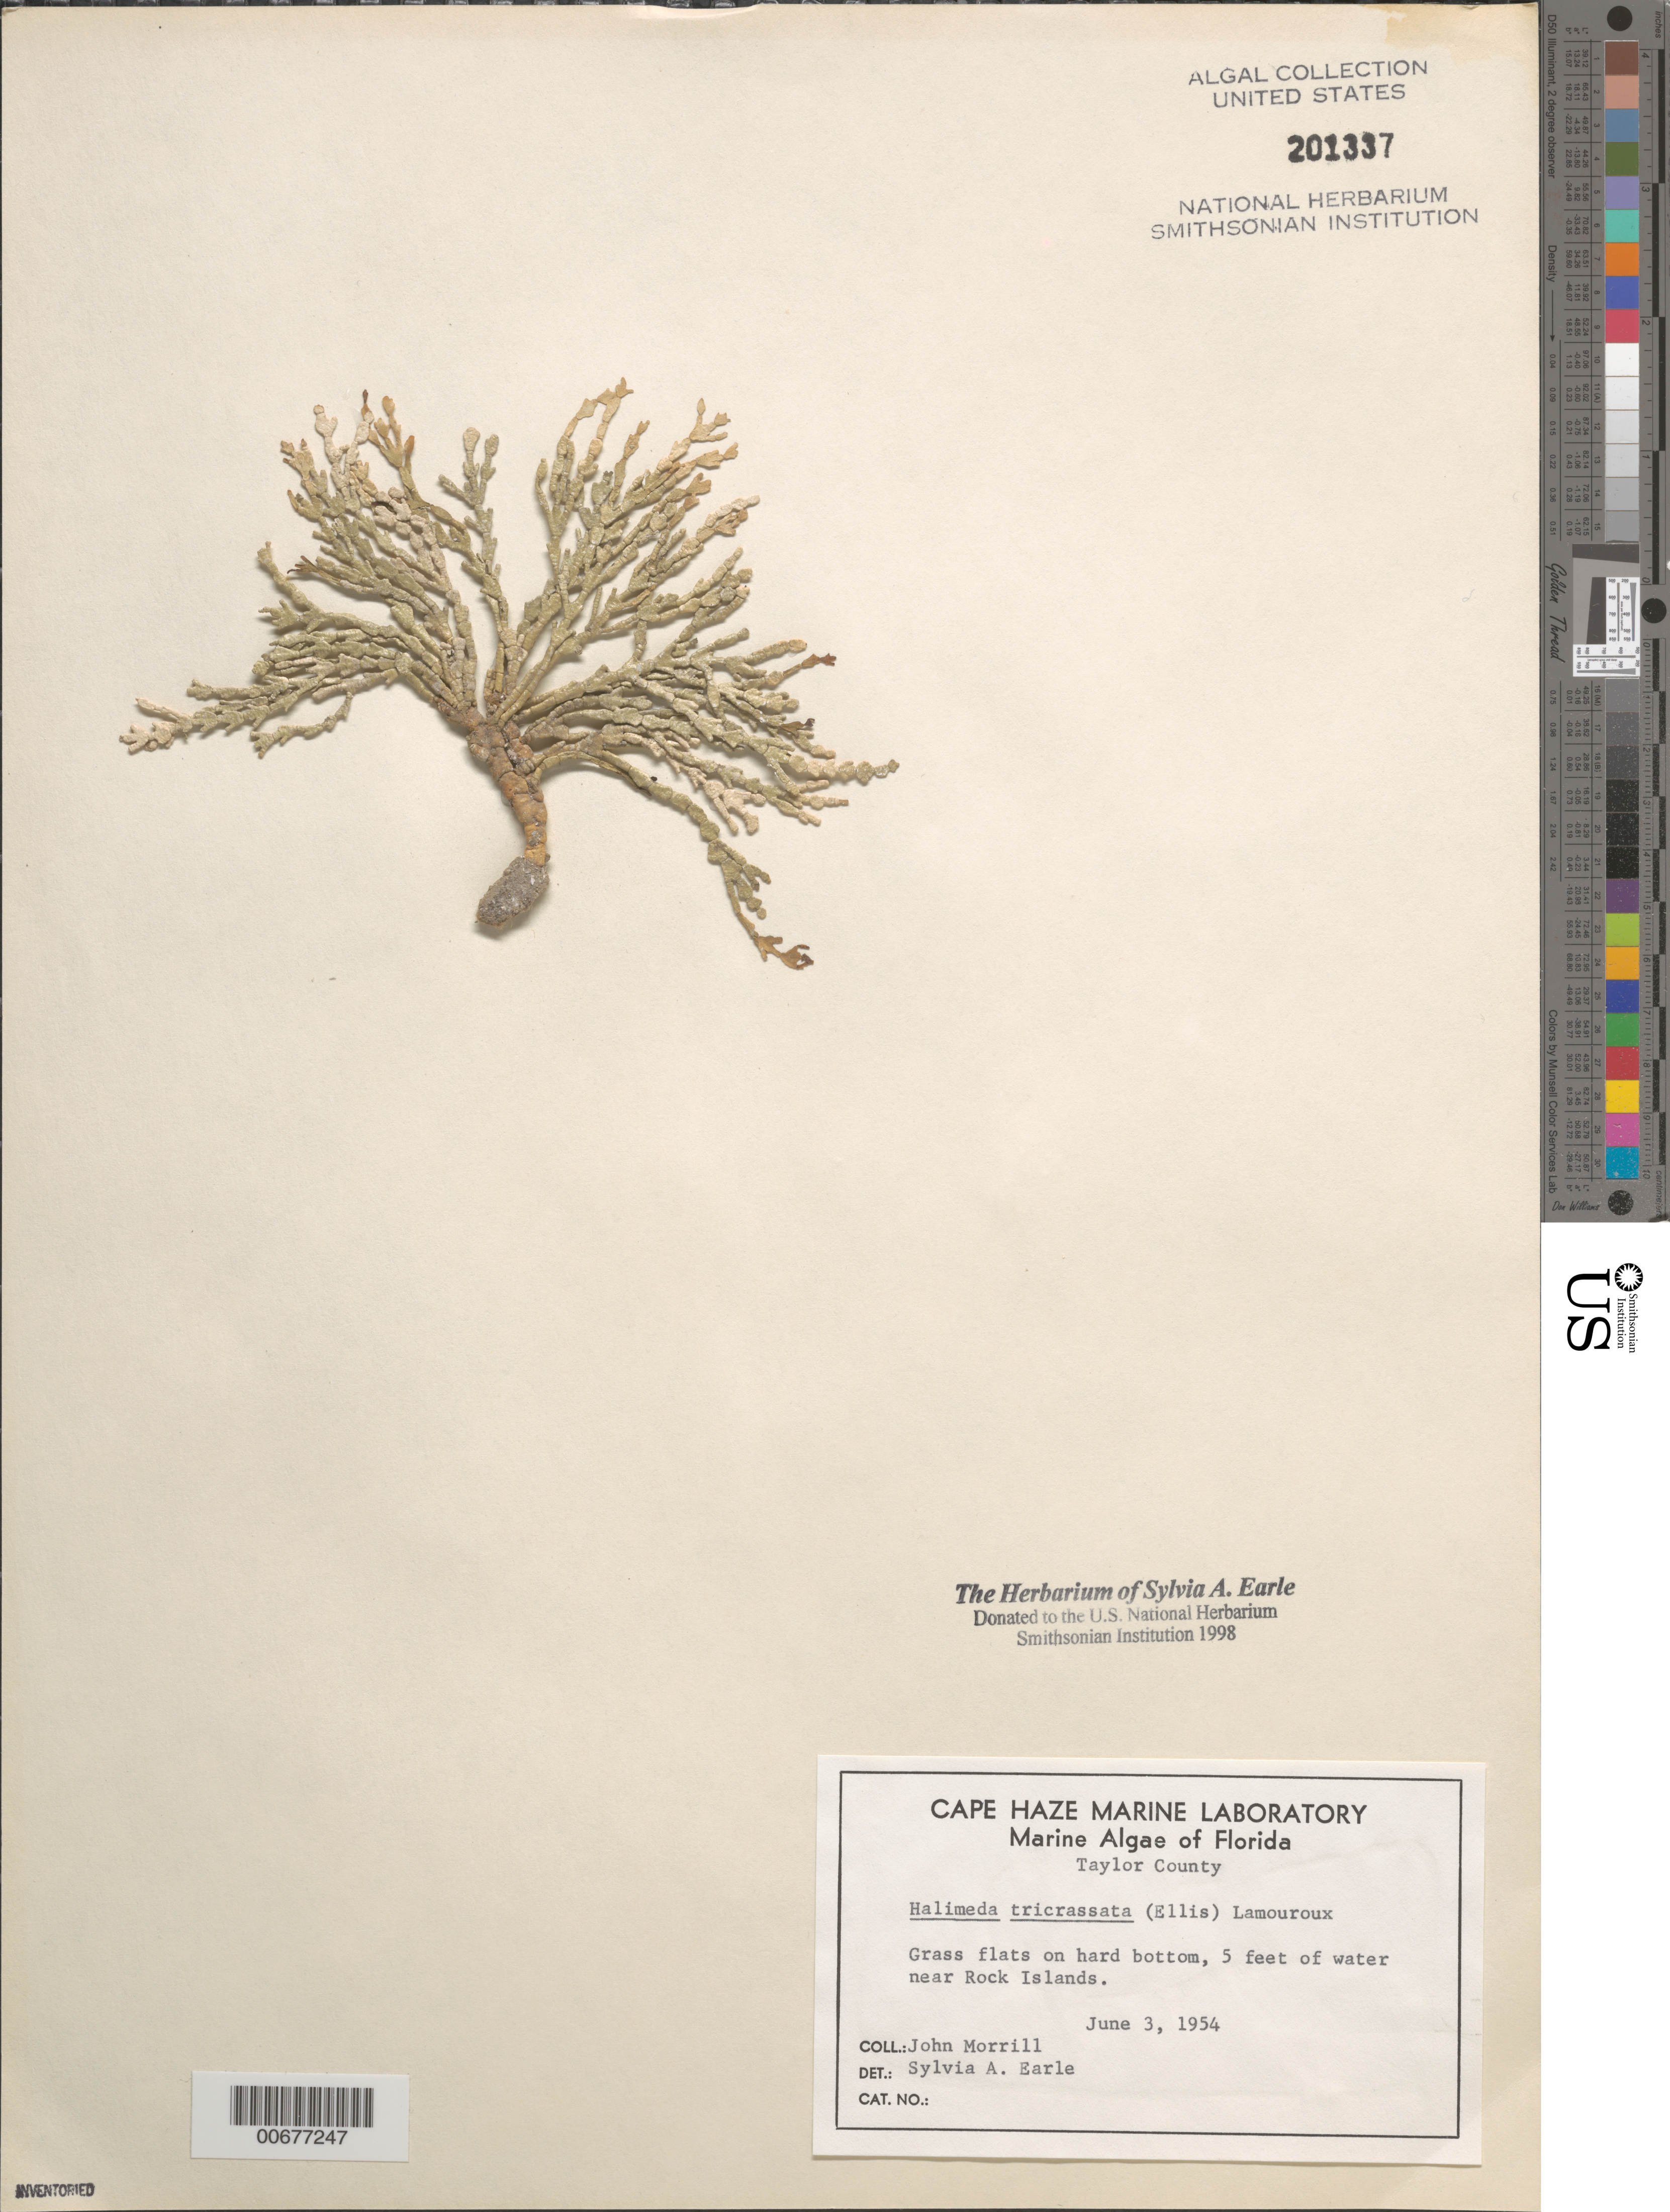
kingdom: Plantae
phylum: Chlorophyta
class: Ulvophyceae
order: Bryopsidales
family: Halimedaceae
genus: Halimeda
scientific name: Halimeda tricrassata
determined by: Earle, S. A.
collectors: J. Morrill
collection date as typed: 03 Jun 1954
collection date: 1954-06-03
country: United States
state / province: Florida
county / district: Taylor County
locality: Near Rock Islands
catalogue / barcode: US 201337